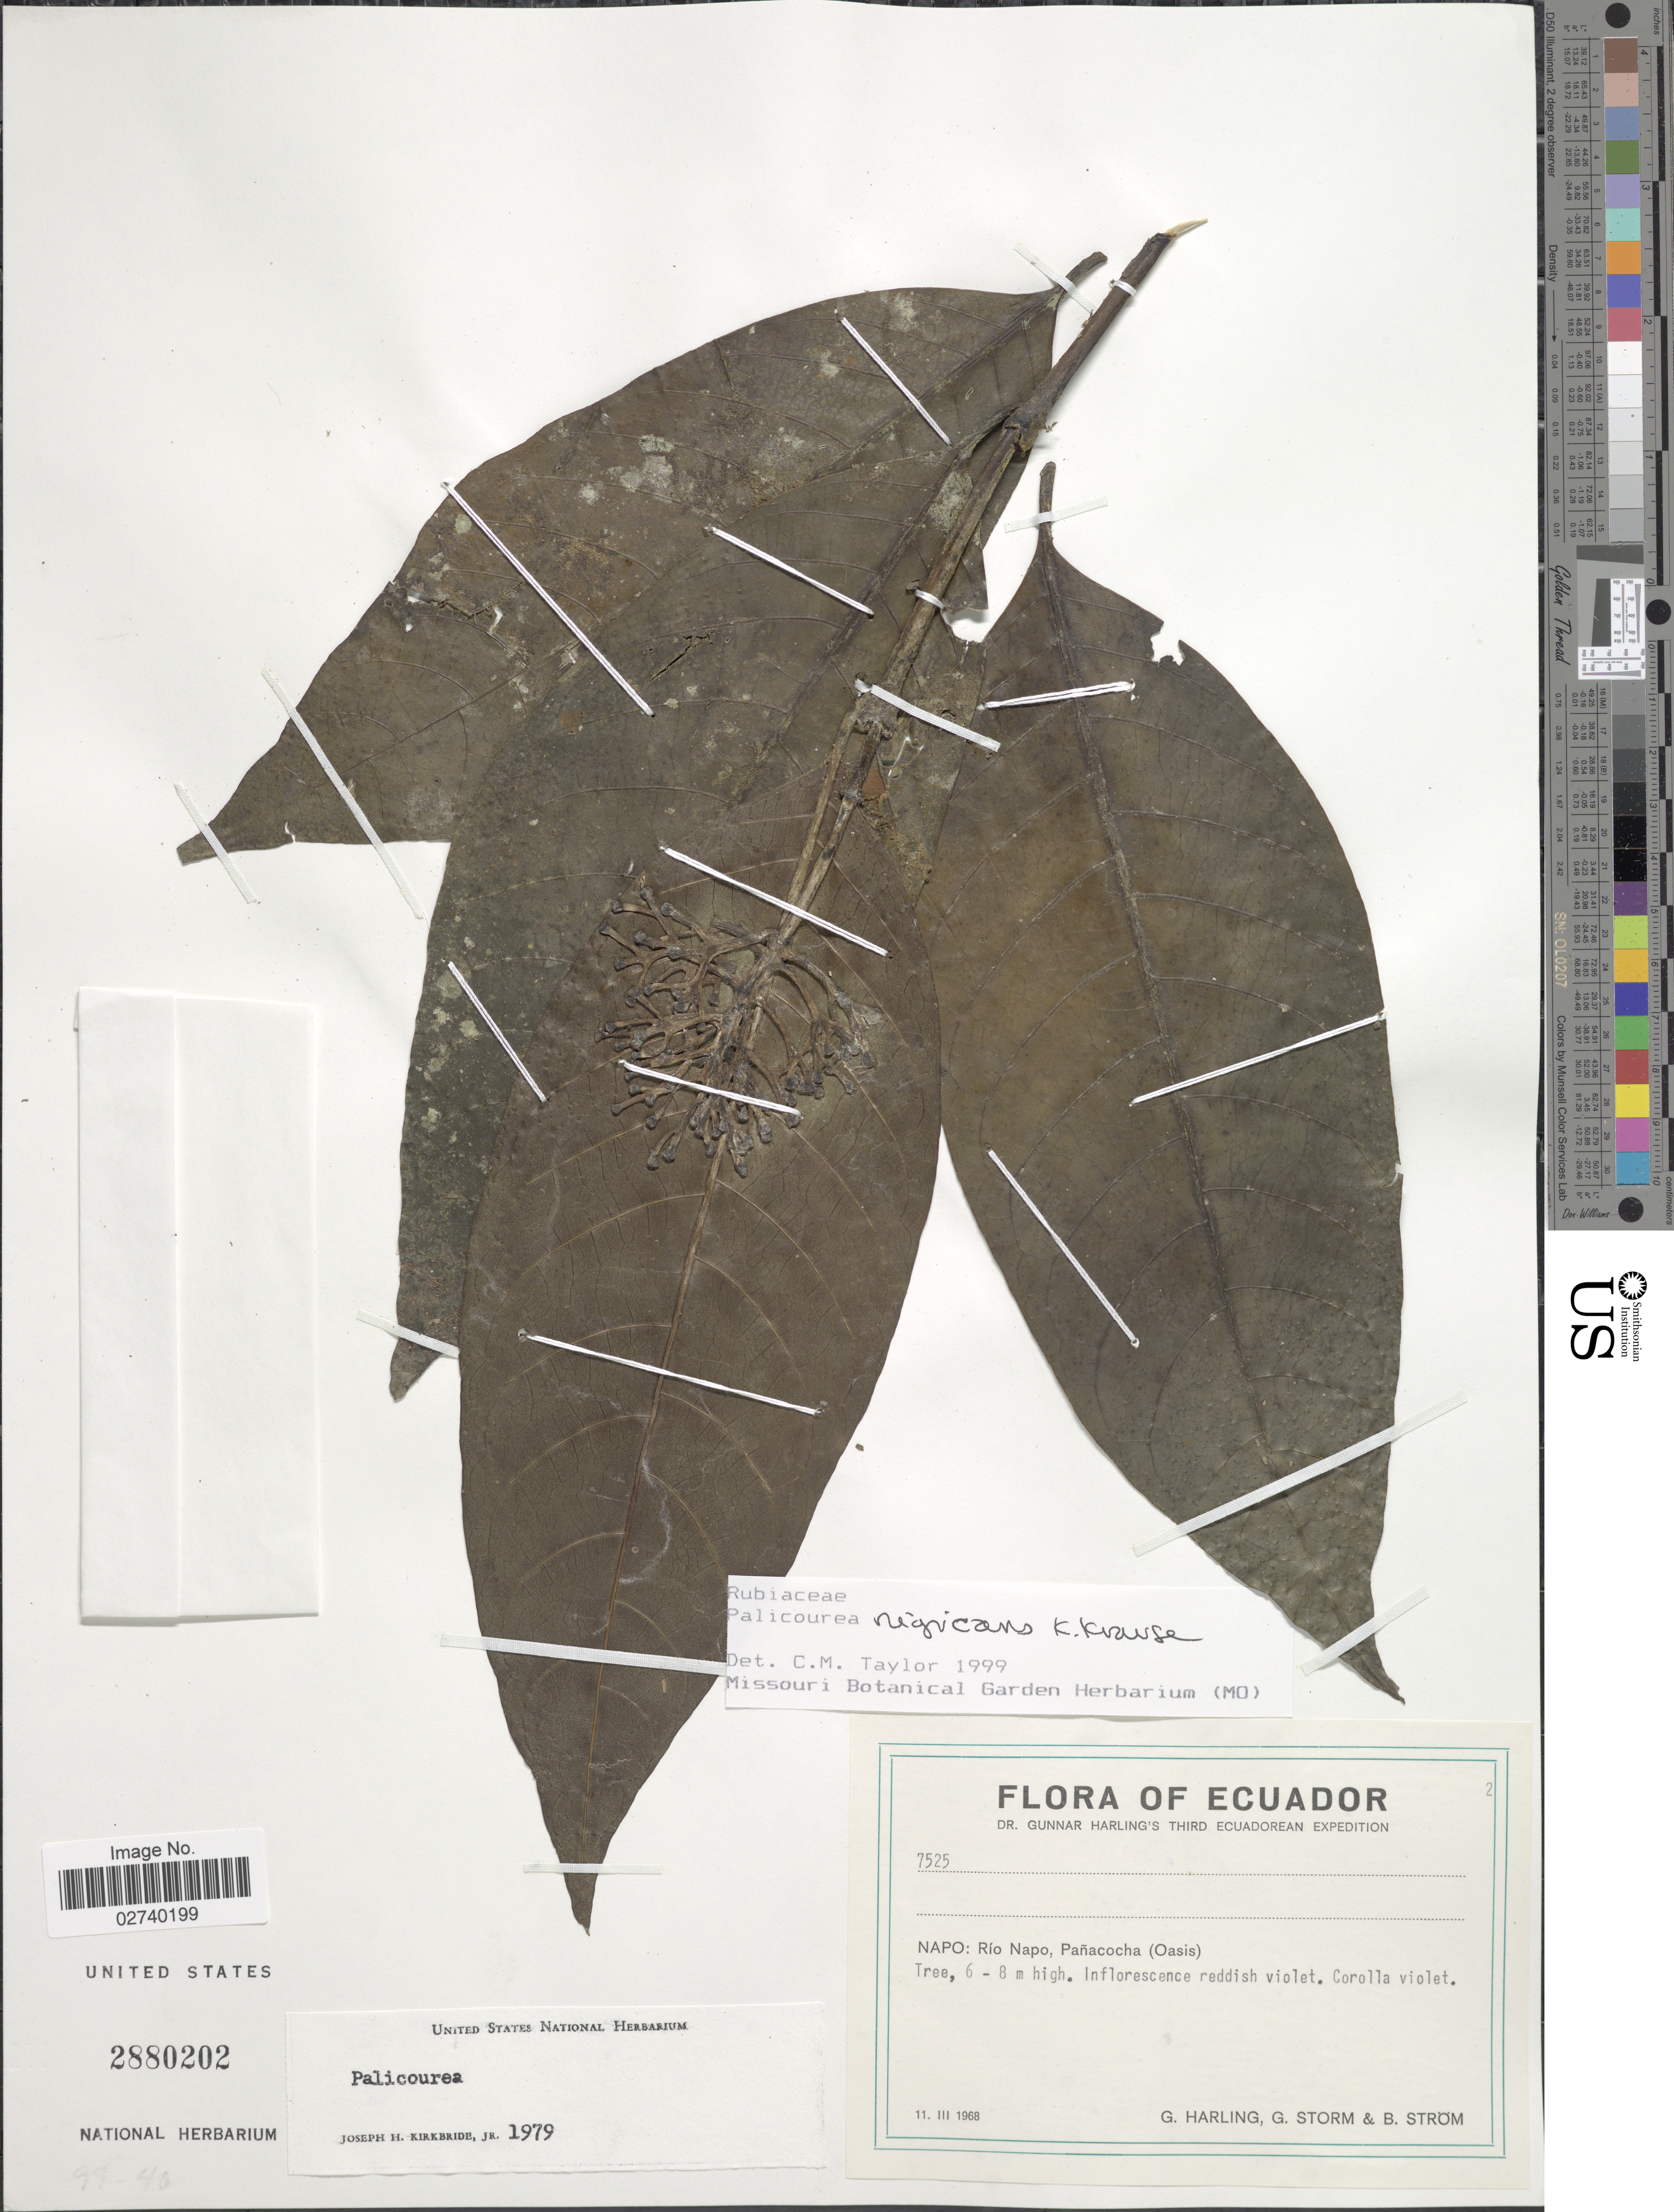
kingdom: Plantae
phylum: Tracheophyta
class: Magnoliopsida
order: Gentianales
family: Rubiaceae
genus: Palicourea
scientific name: Palicourea nigricans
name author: Krause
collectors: G. Harling, G. Storm & B. Ström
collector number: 7525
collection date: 1968-03-11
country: Ecuador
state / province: Napo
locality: Rio Napo, Panacocha (Oasis)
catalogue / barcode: US 2880202